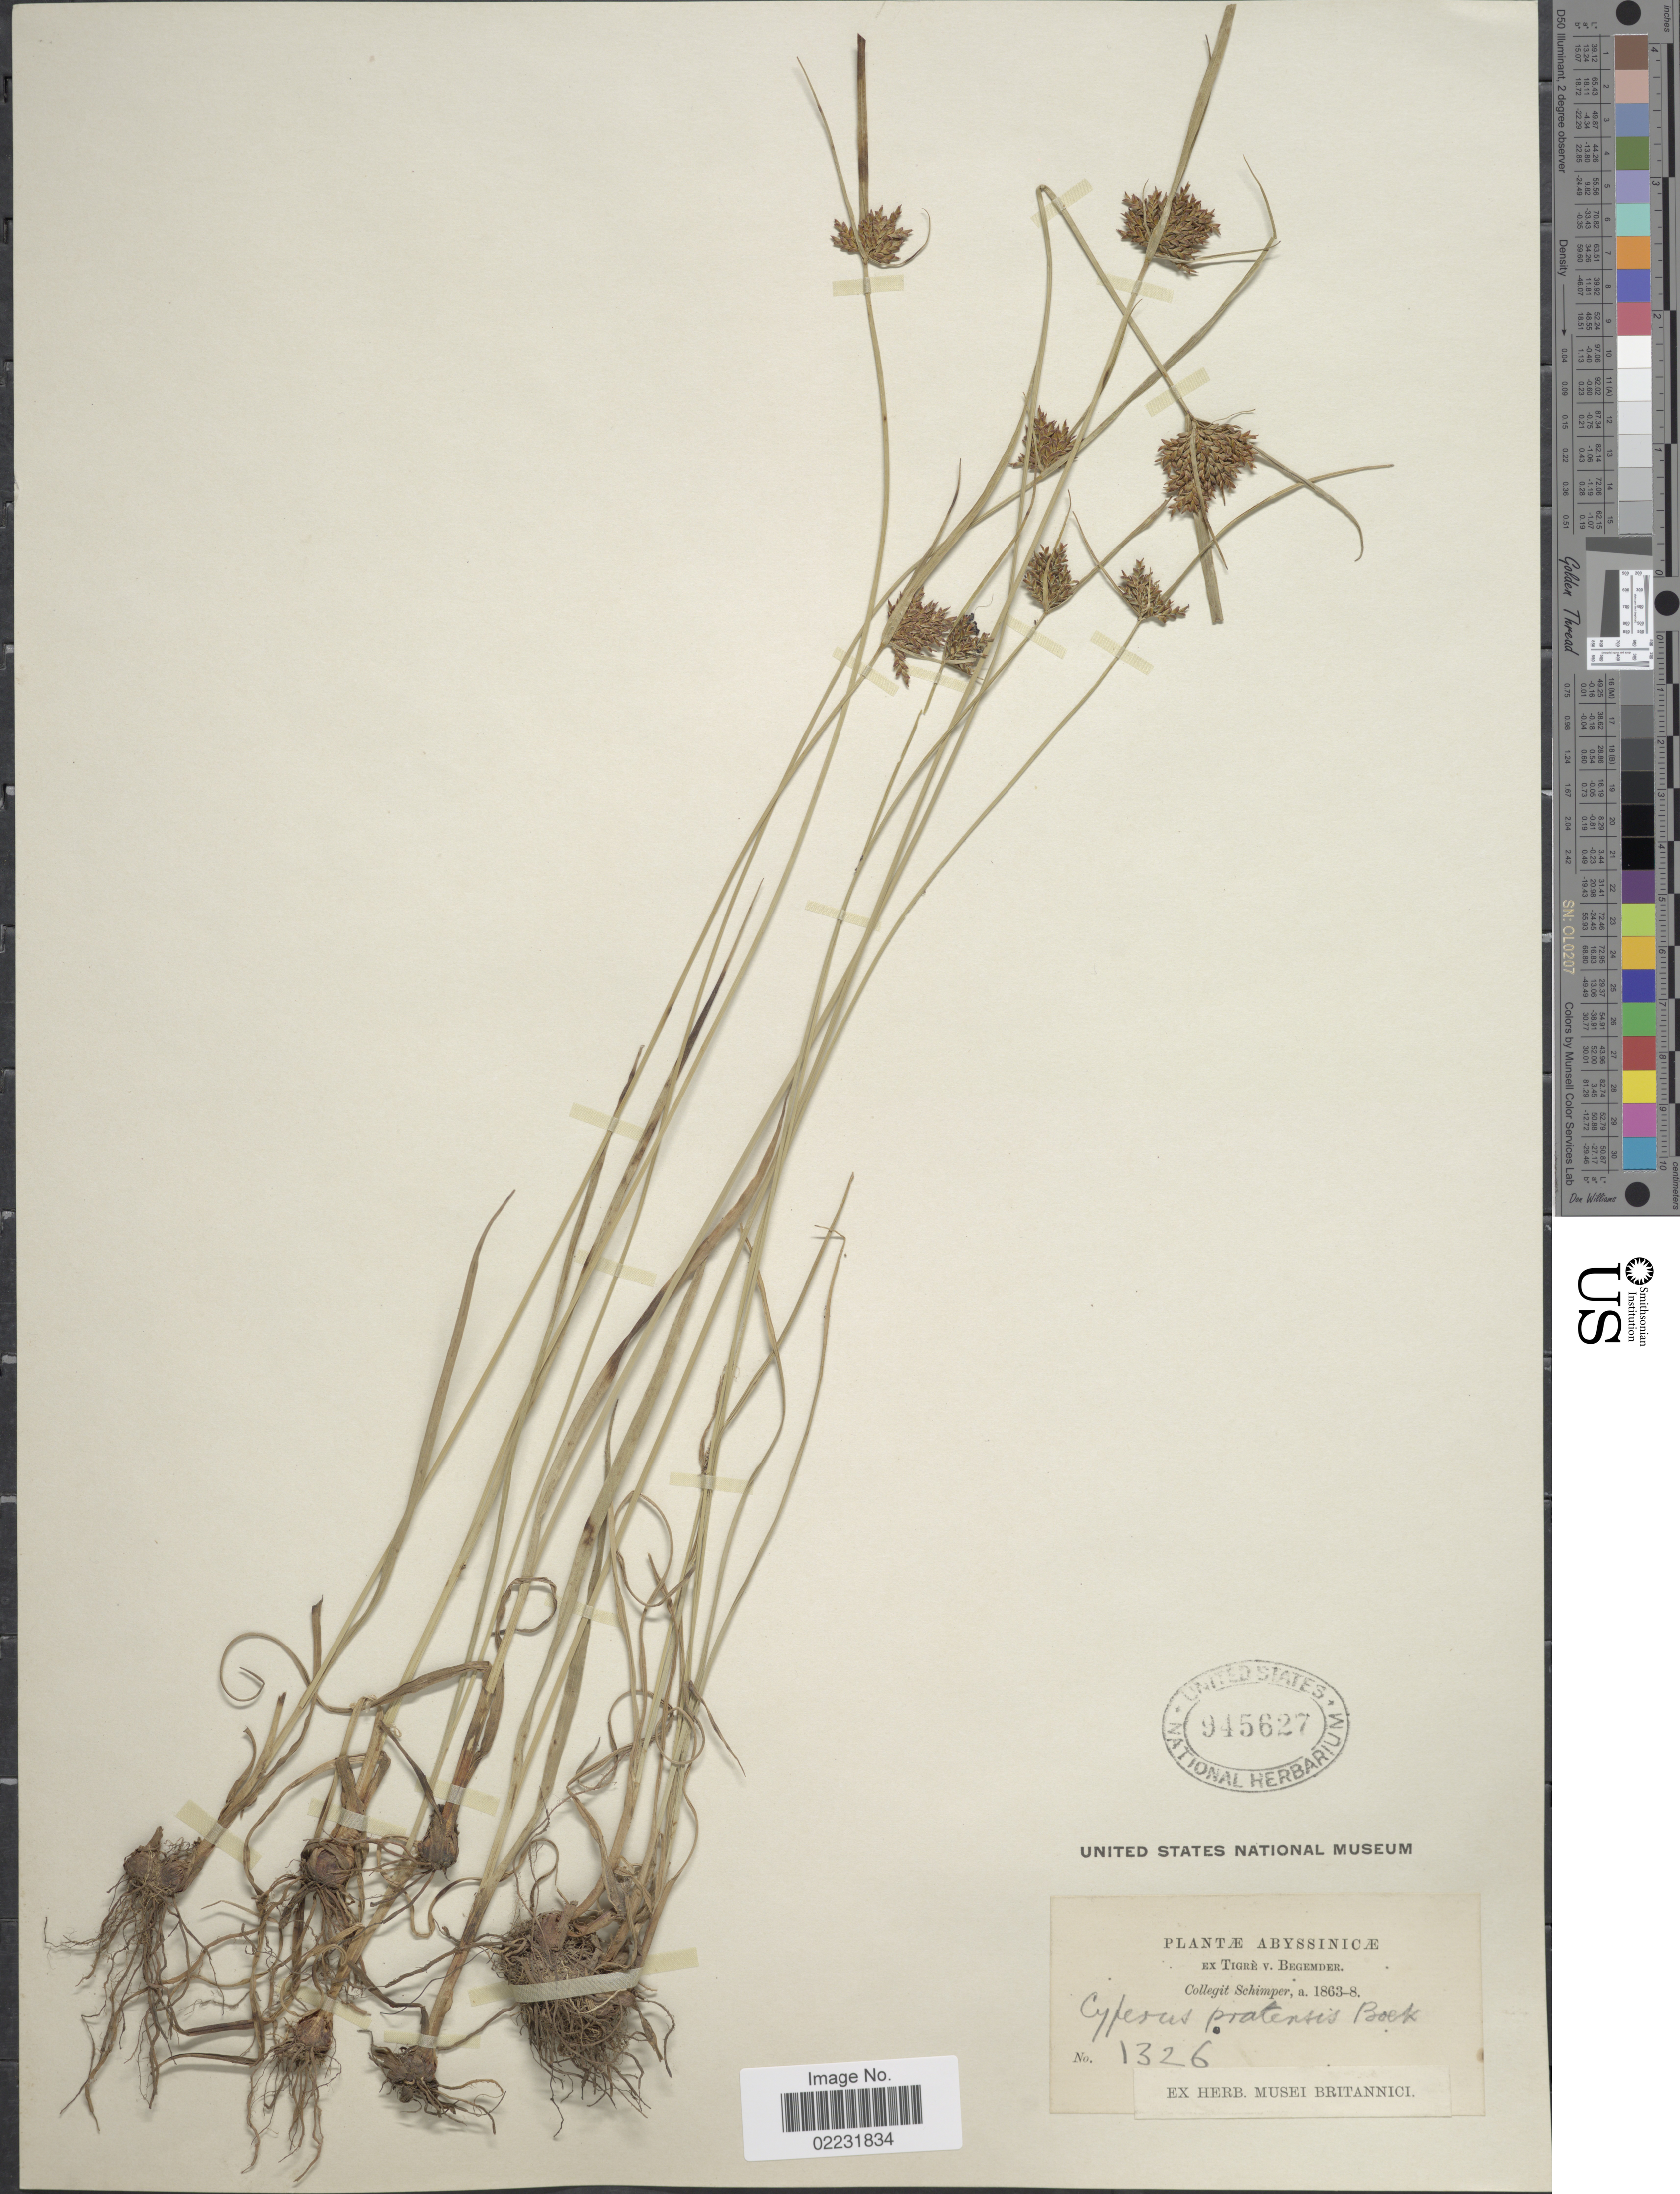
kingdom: Plantae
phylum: Tracheophyta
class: Liliopsida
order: Poales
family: Cyperaceae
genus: Cyperus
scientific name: Cyperus pratensis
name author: Boeckeler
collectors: -. Schimper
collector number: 1326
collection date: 1863/1868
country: Eritrea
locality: Abyssinicae, Ex Tigre v. Begember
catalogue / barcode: US 945627